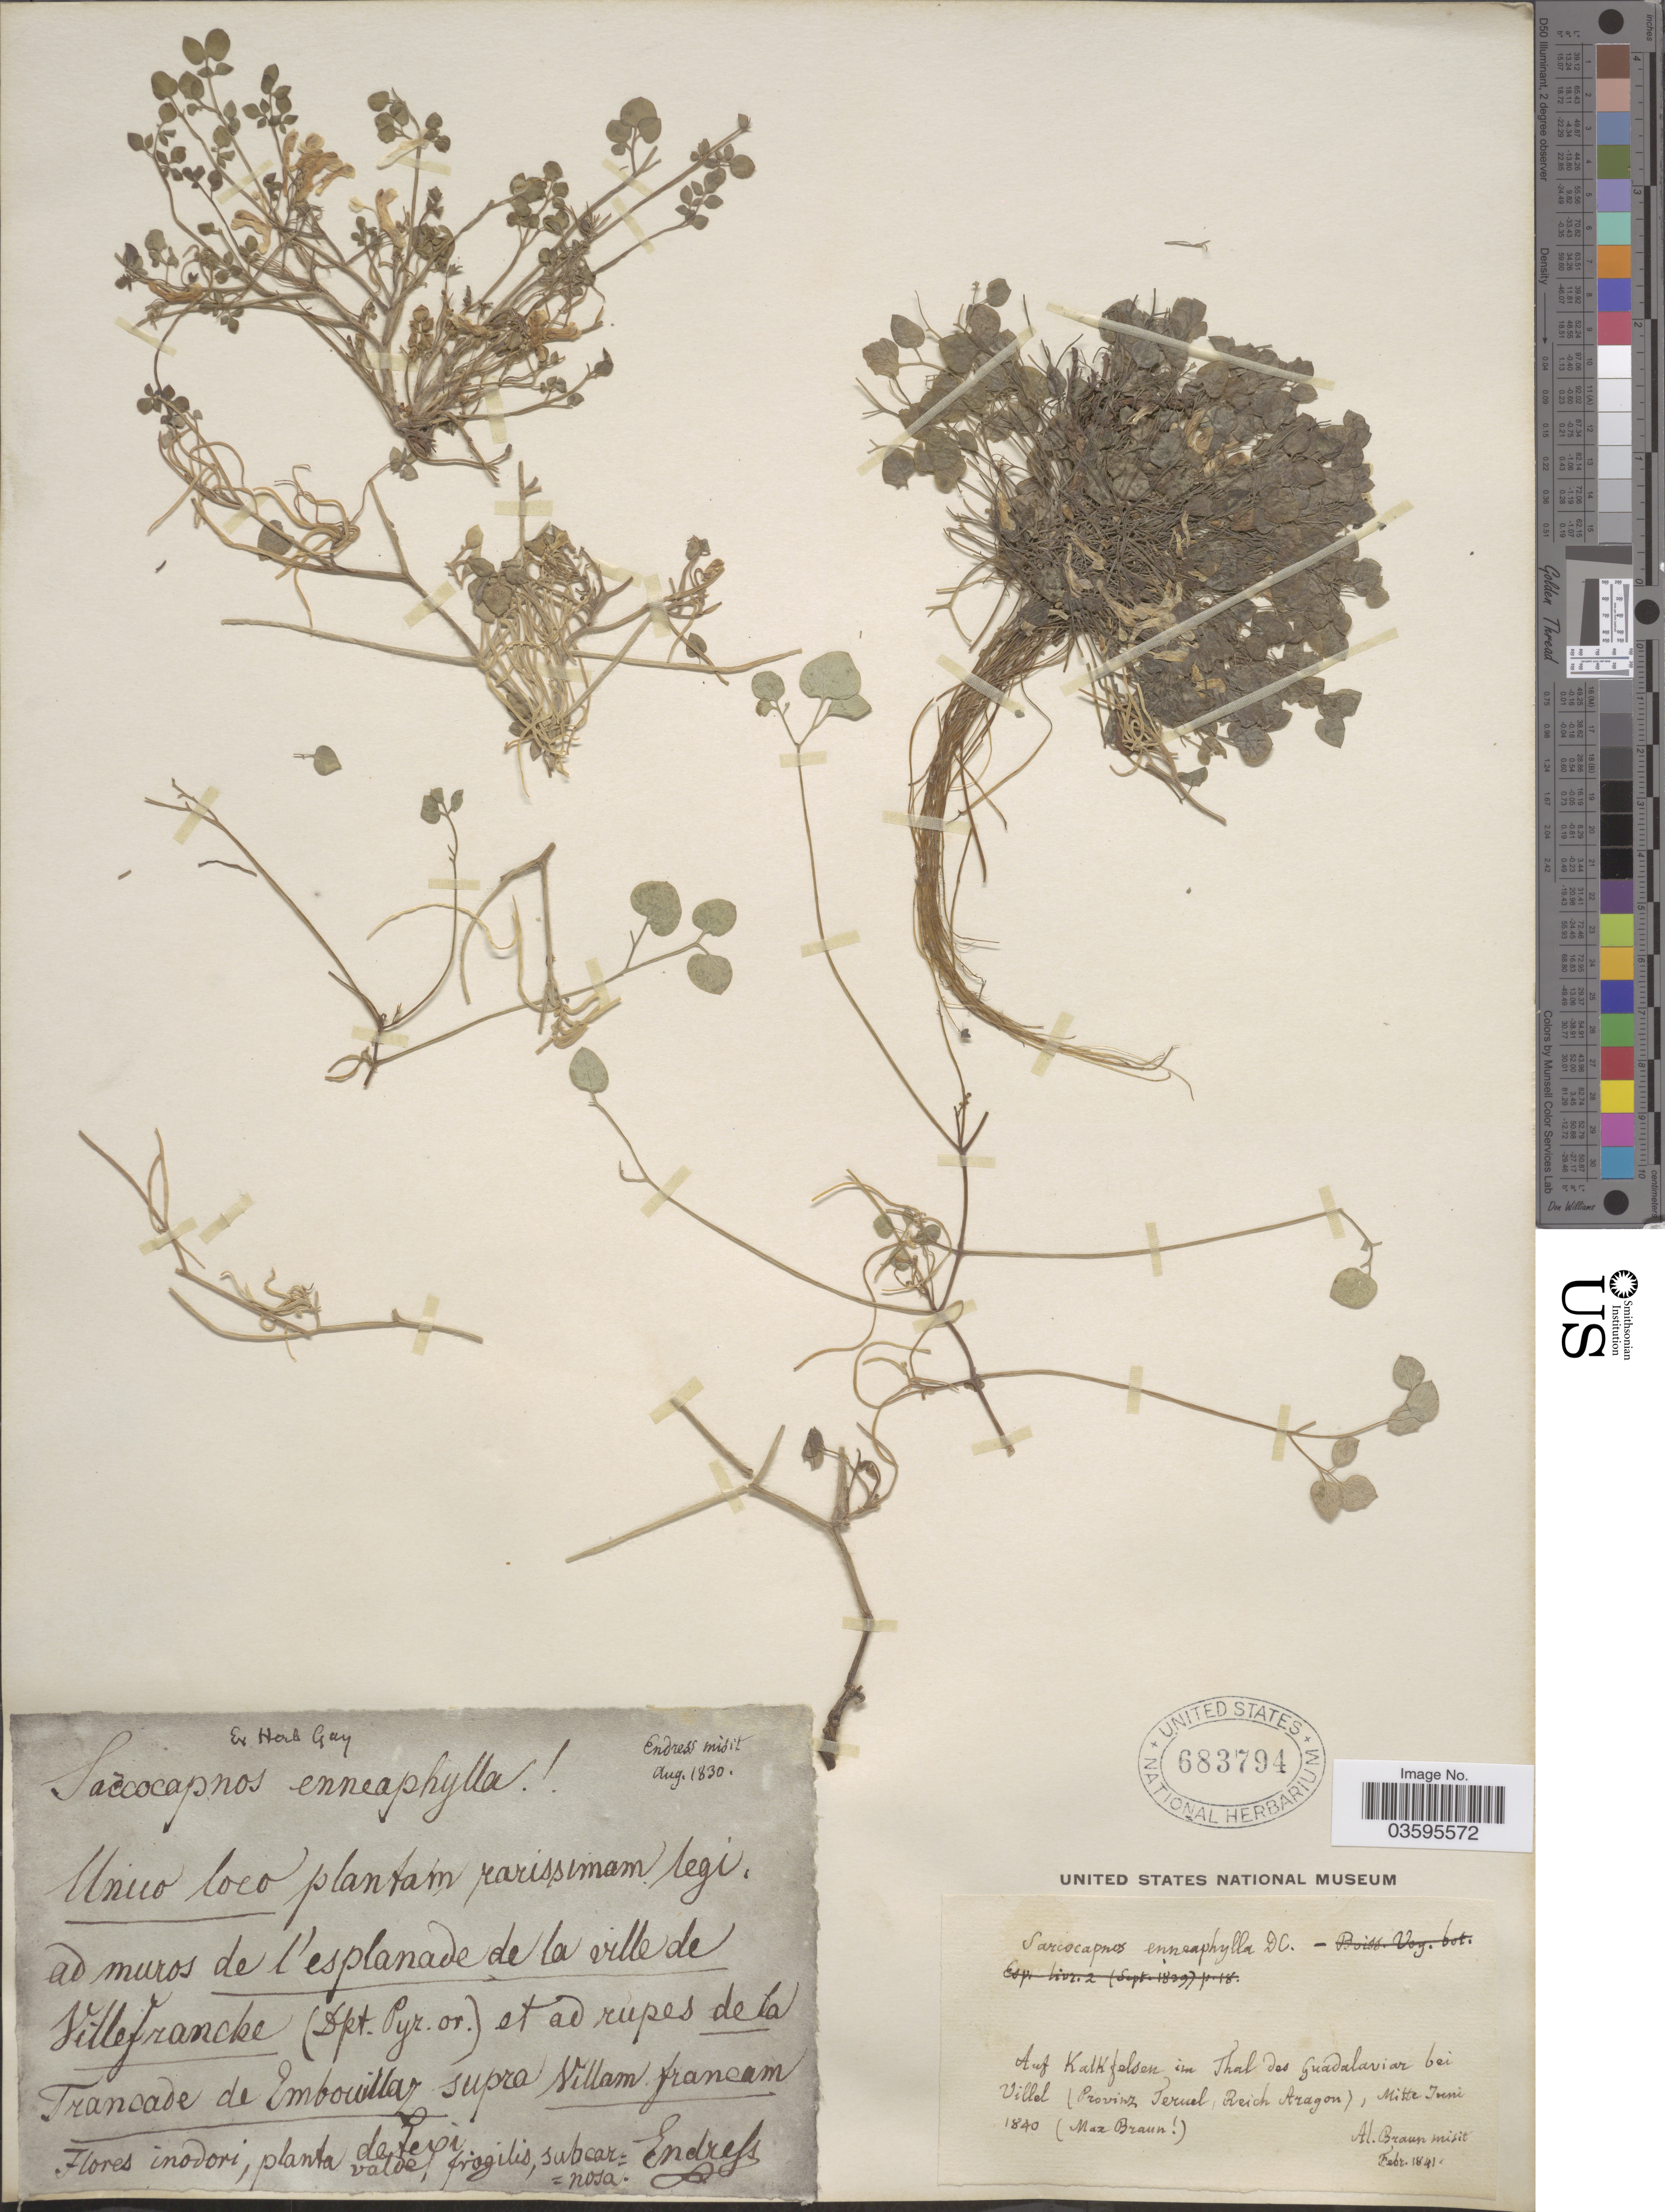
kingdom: Plantae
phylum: Tracheophyta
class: Magnoliopsida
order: Ranunculales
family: Papaveraceae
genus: Sarcocapnos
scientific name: Sarcocapnos enneaphylla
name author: DC.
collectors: M. Braun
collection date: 1840-06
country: Spain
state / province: Aragón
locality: Auf Kalkfelsen in Thal des Guadalaviar bei Villel (Provinz Teruel, Reich Aragon). Ad muros de l'esplanade de la ville de Villefranche (Dpt. Pyr. or.) et ad rupes de la Trancade de Embouillaz supra Villam francam.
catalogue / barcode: US 683794